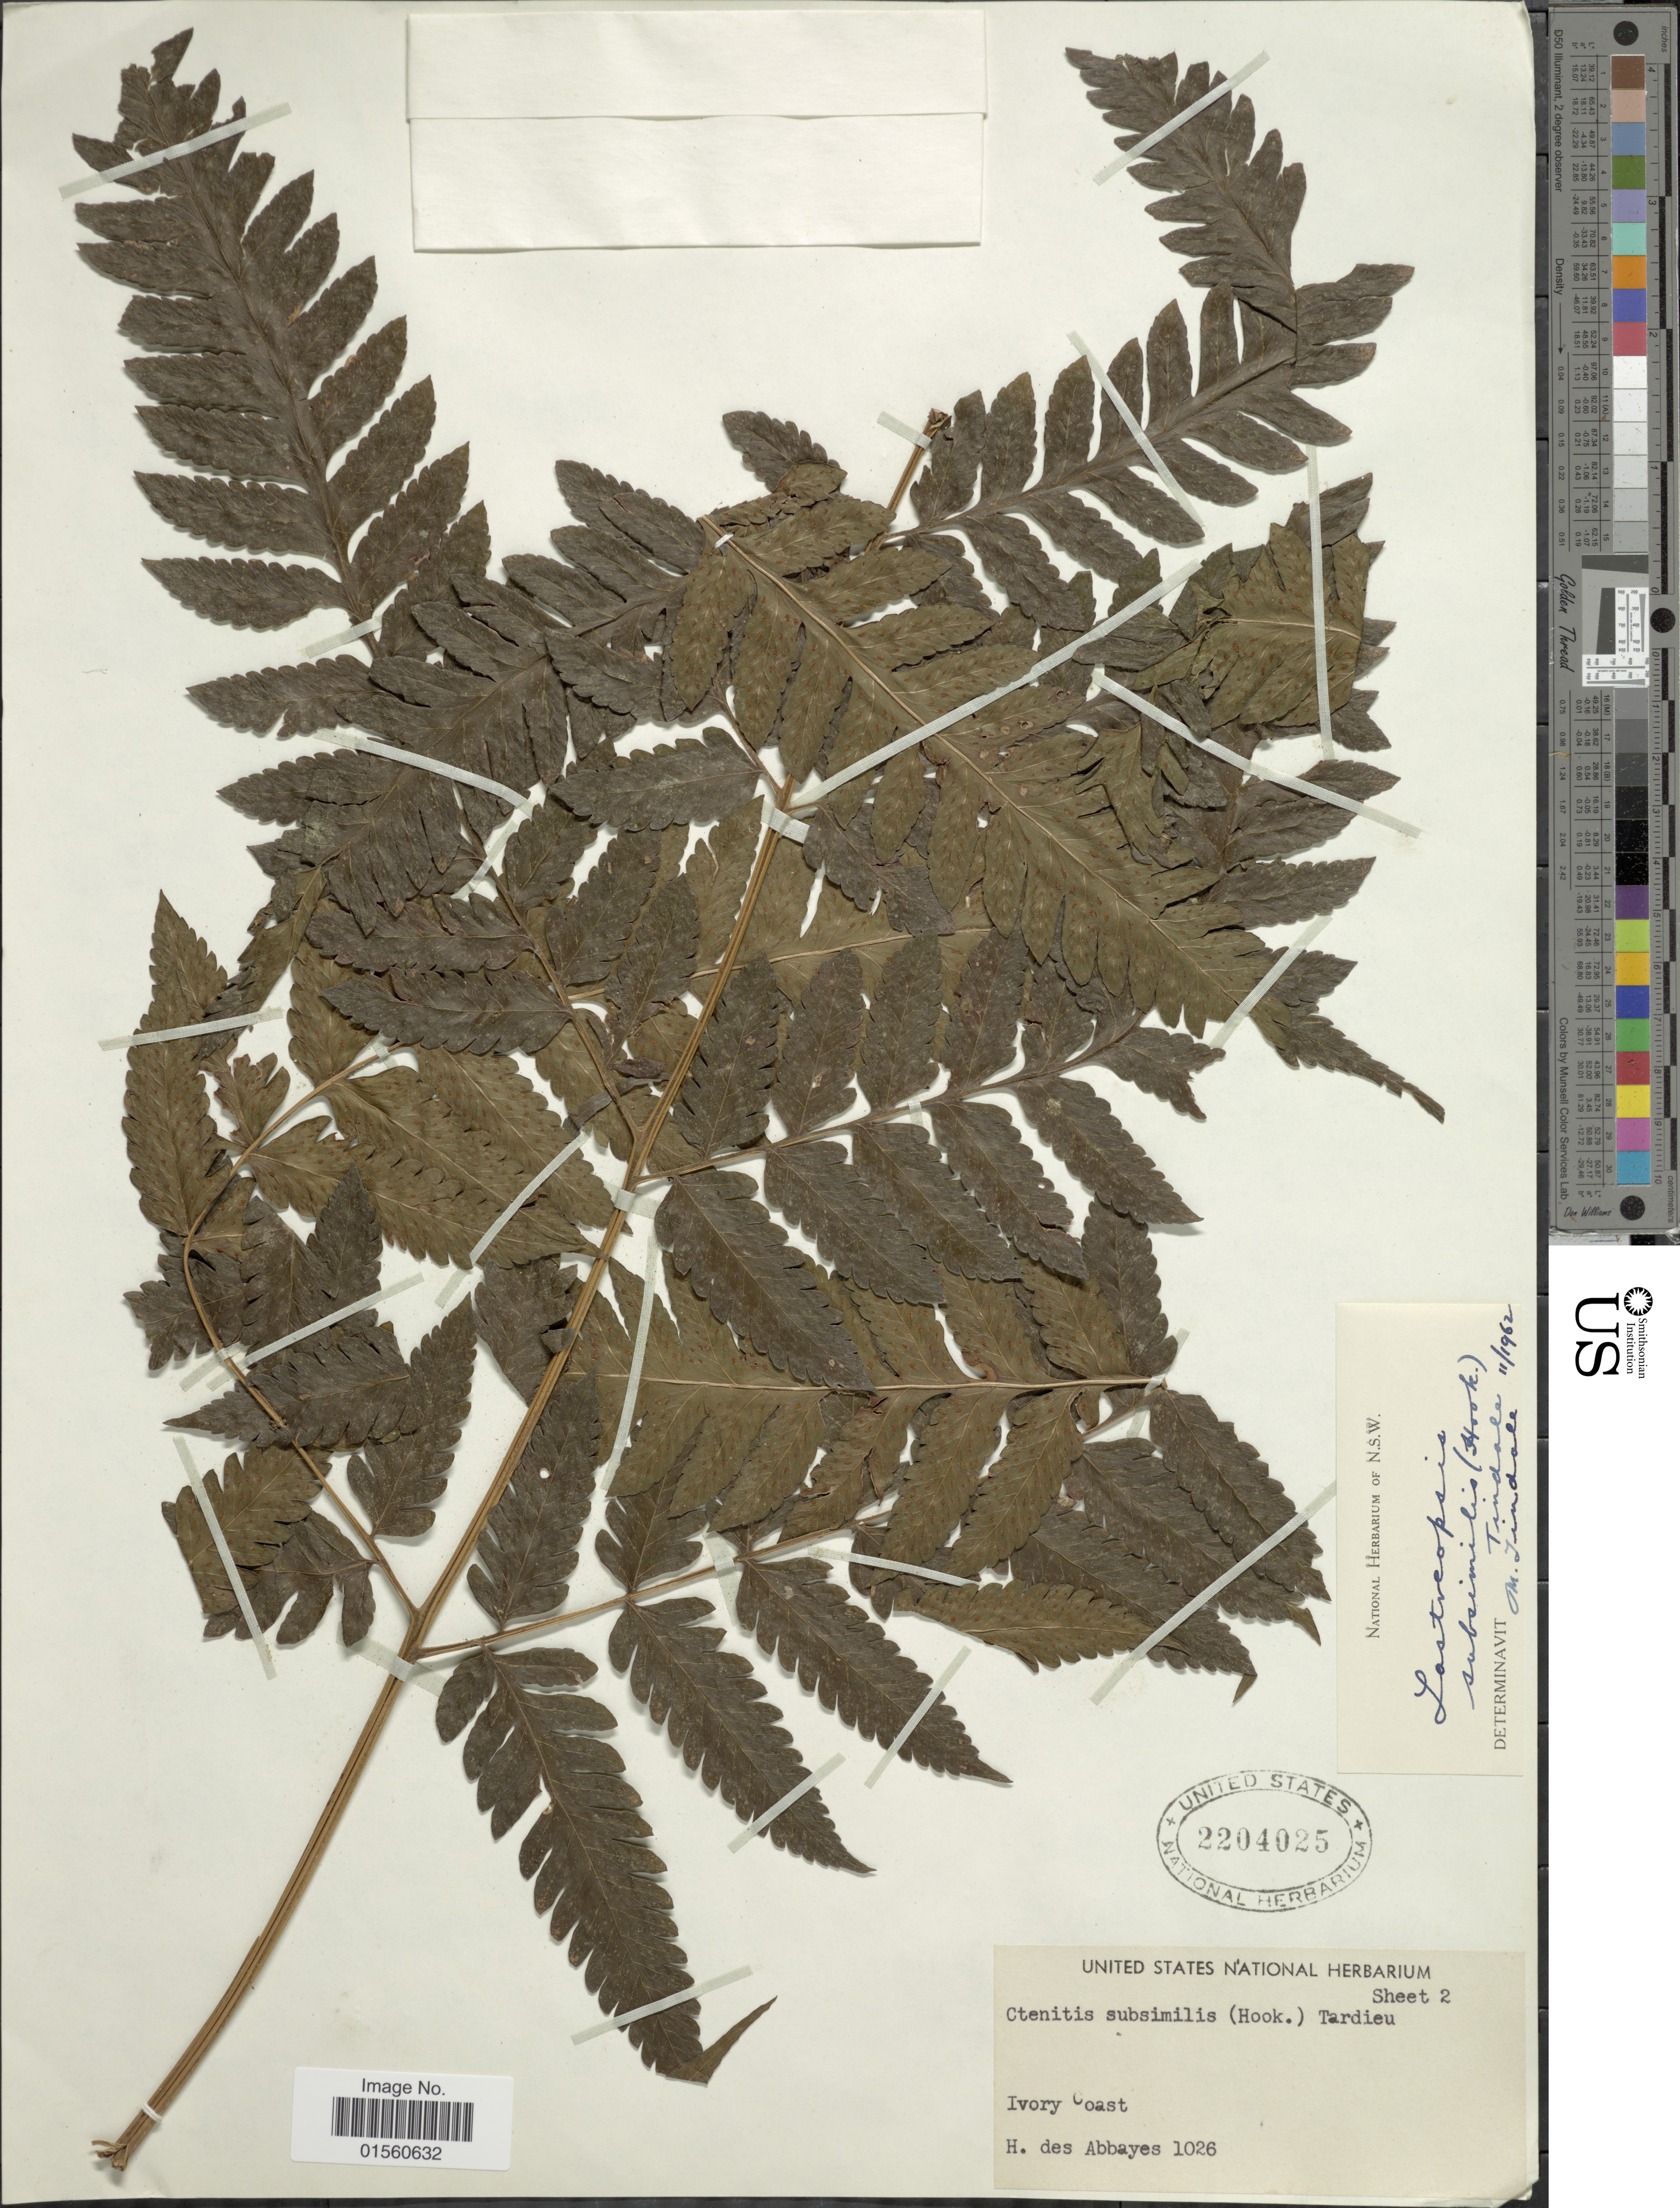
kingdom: Plantae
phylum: Tracheophyta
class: Polypodiopsida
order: Polypodiales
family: Dryopteridaceae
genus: Parapolystichum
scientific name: Parapolystichum subsimile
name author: (Hook.) Rouhan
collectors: H. R. Abbayes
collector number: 1026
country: Ivory Coast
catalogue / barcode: US 2204025